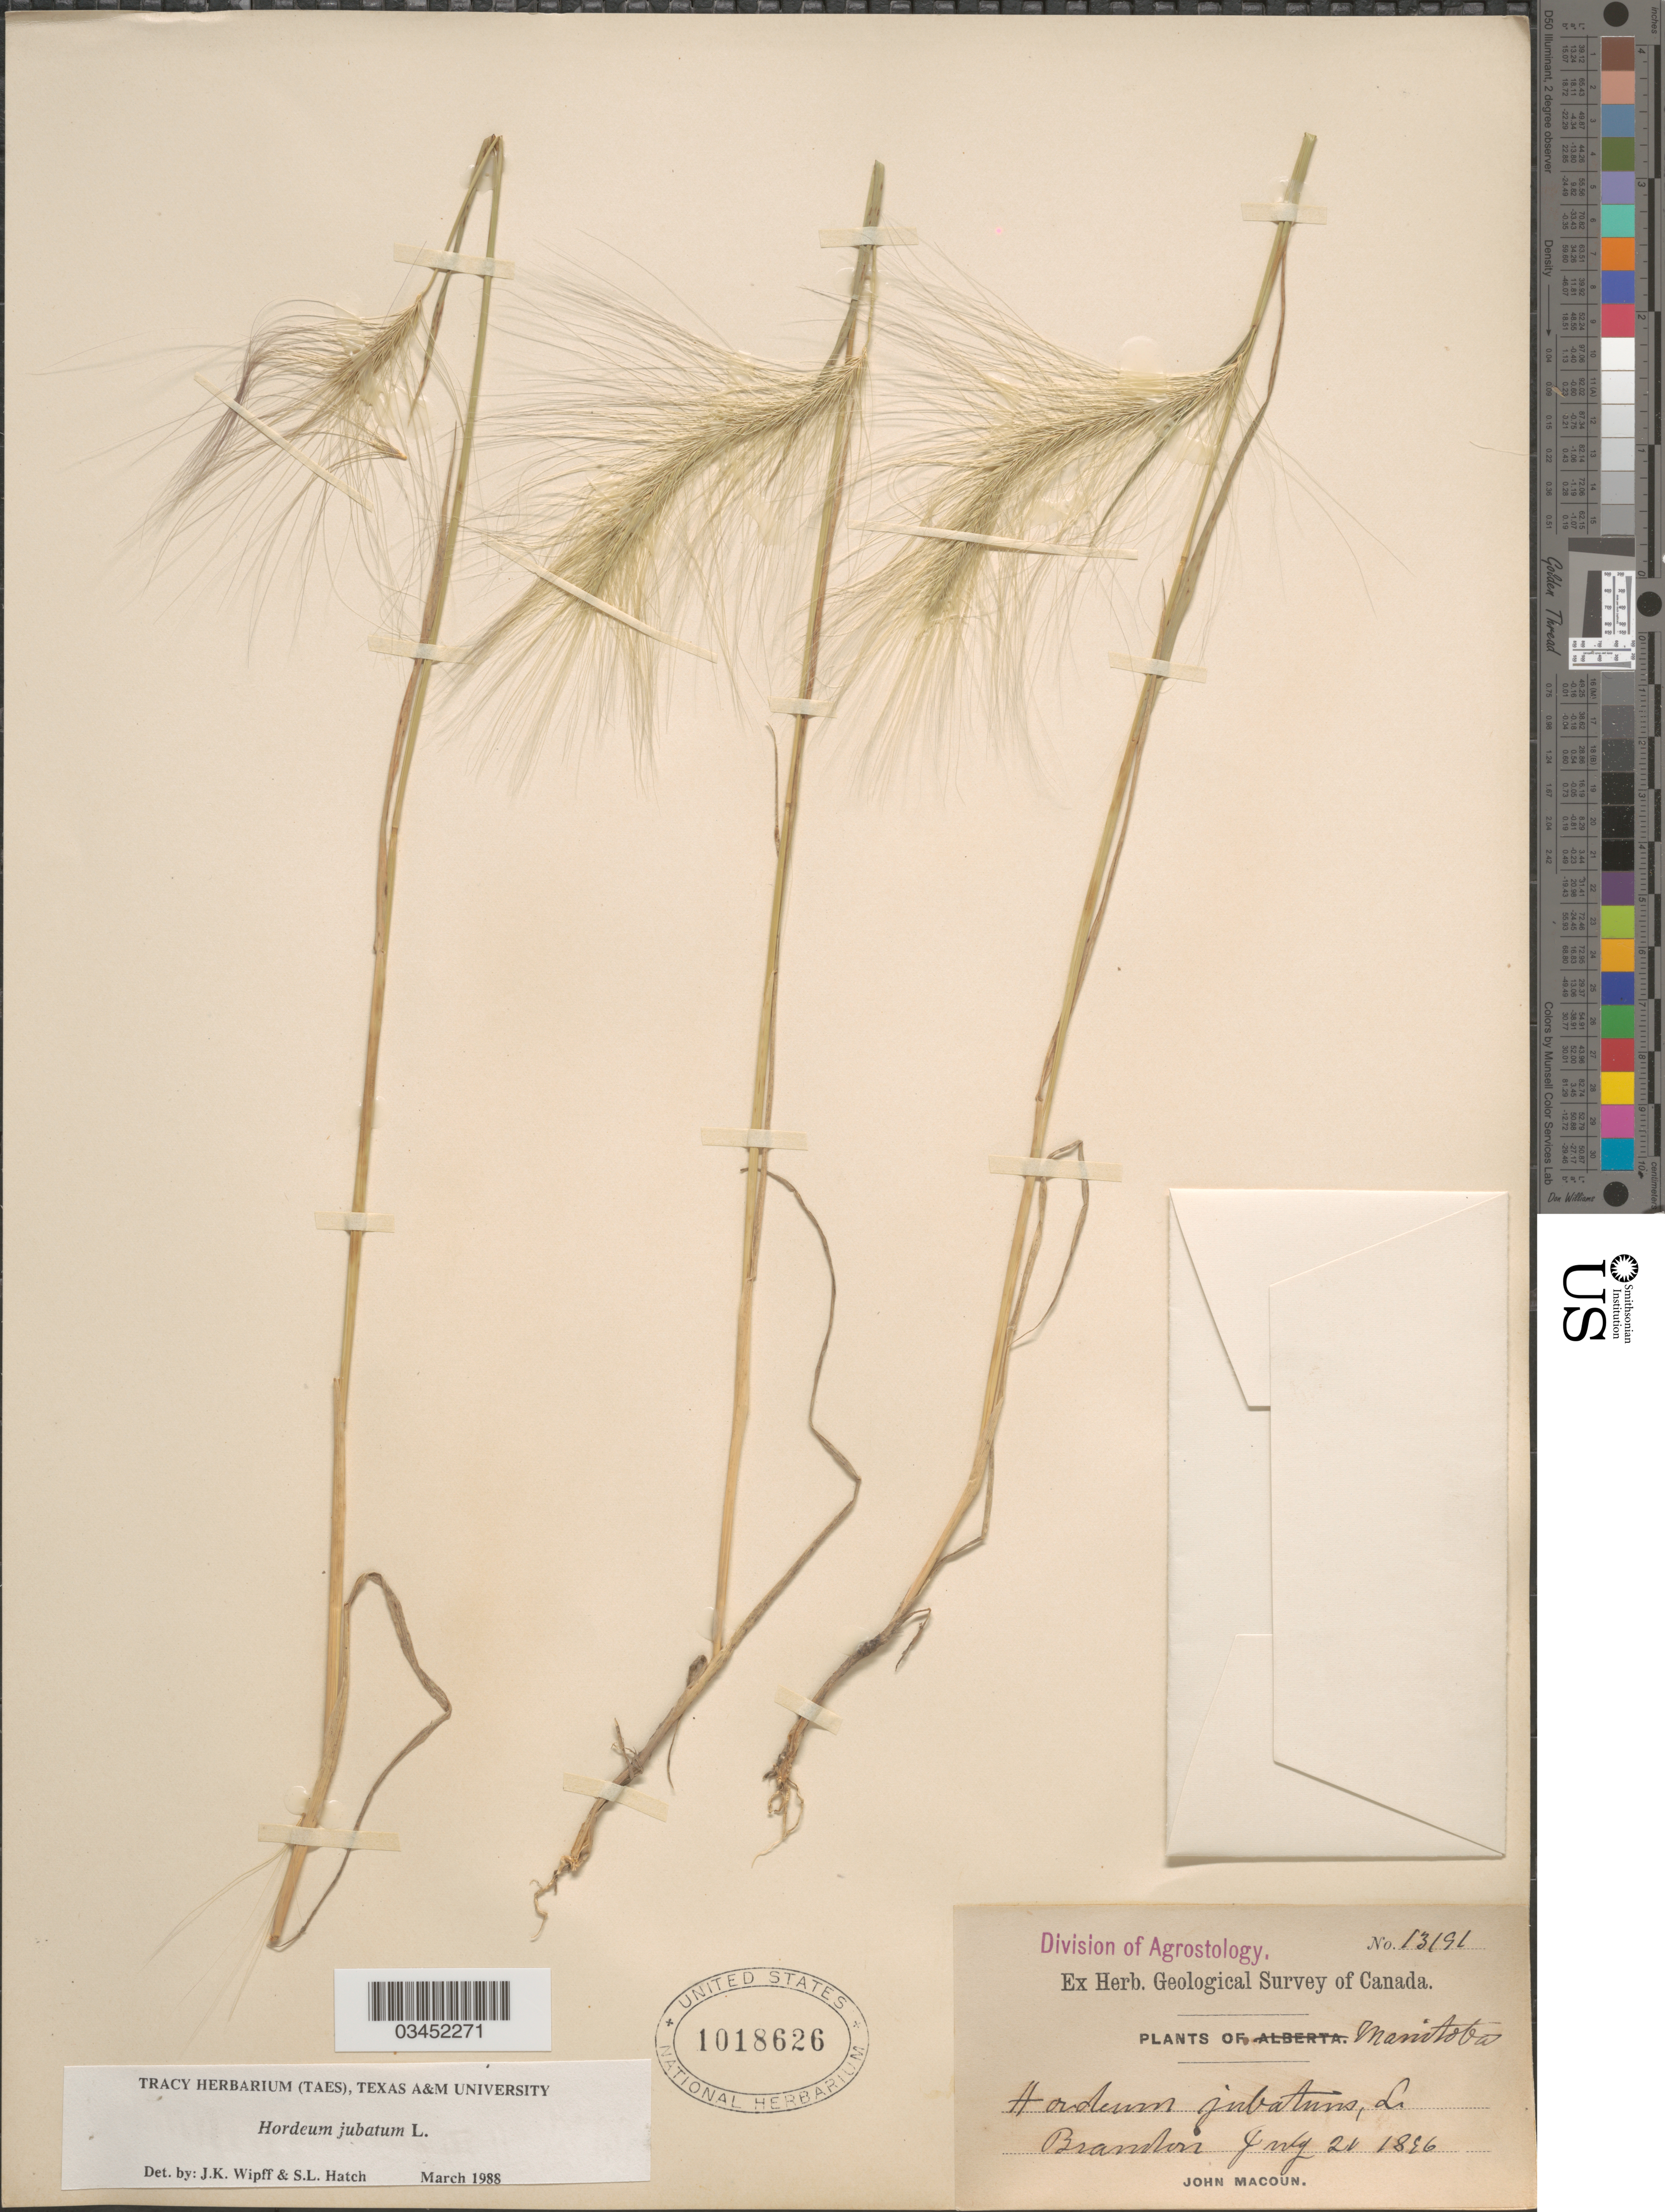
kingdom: Plantae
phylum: Tracheophyta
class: Liliopsida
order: Poales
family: Poaceae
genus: Hordeum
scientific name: Hordeum jubatum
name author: L.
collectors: J. Macoun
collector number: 13191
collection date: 1836-07-21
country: Canada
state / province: Manitoba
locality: Brandon. Geological Survey of Canada.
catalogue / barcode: US 1018626